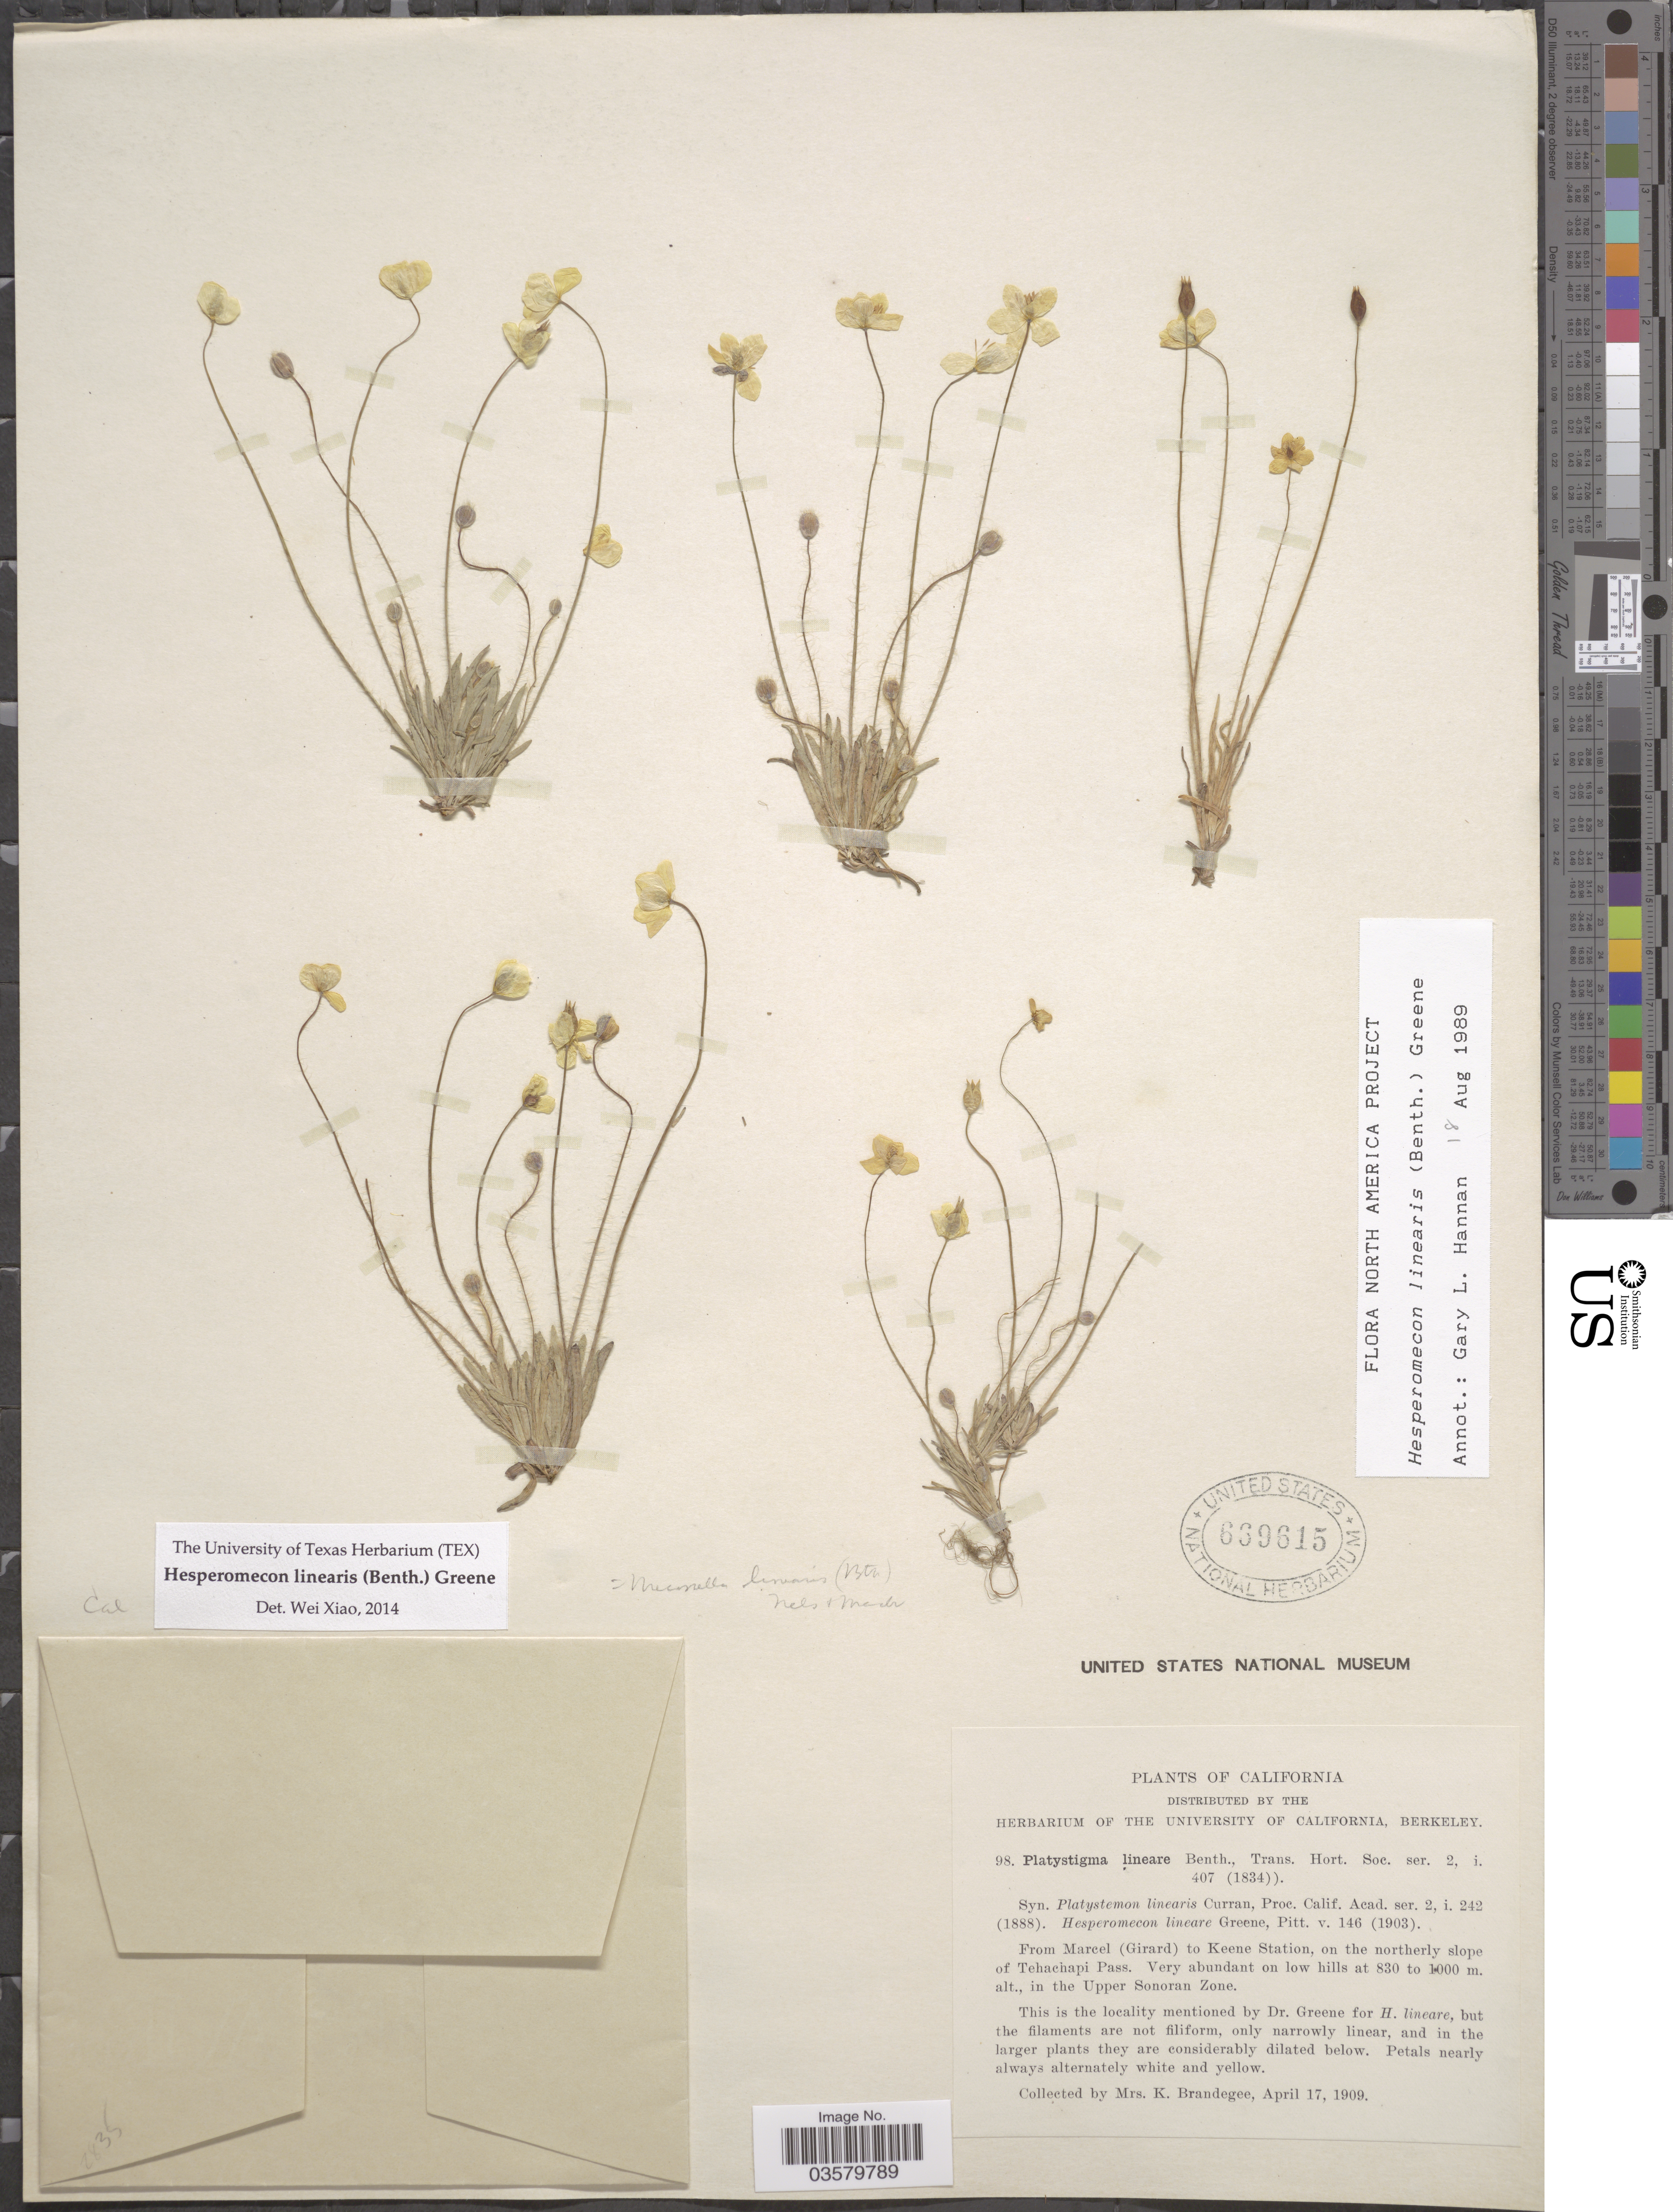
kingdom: Plantae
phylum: Tracheophyta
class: Magnoliopsida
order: Ranunculales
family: Papaveraceae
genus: Platystigma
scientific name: Platystigma lineare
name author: Benth.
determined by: Strong, M. T., (US), Smithsonian Institution - National Museum of Natural History (UNITED STATES)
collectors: K. Brandegee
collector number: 98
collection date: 1909-04-17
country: United States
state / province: California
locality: From Marcel (Girard) to Keene Station, on the northerly slope of Tehachapi Pass. In the Upper Sonoran Zone.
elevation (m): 830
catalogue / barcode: US 669615